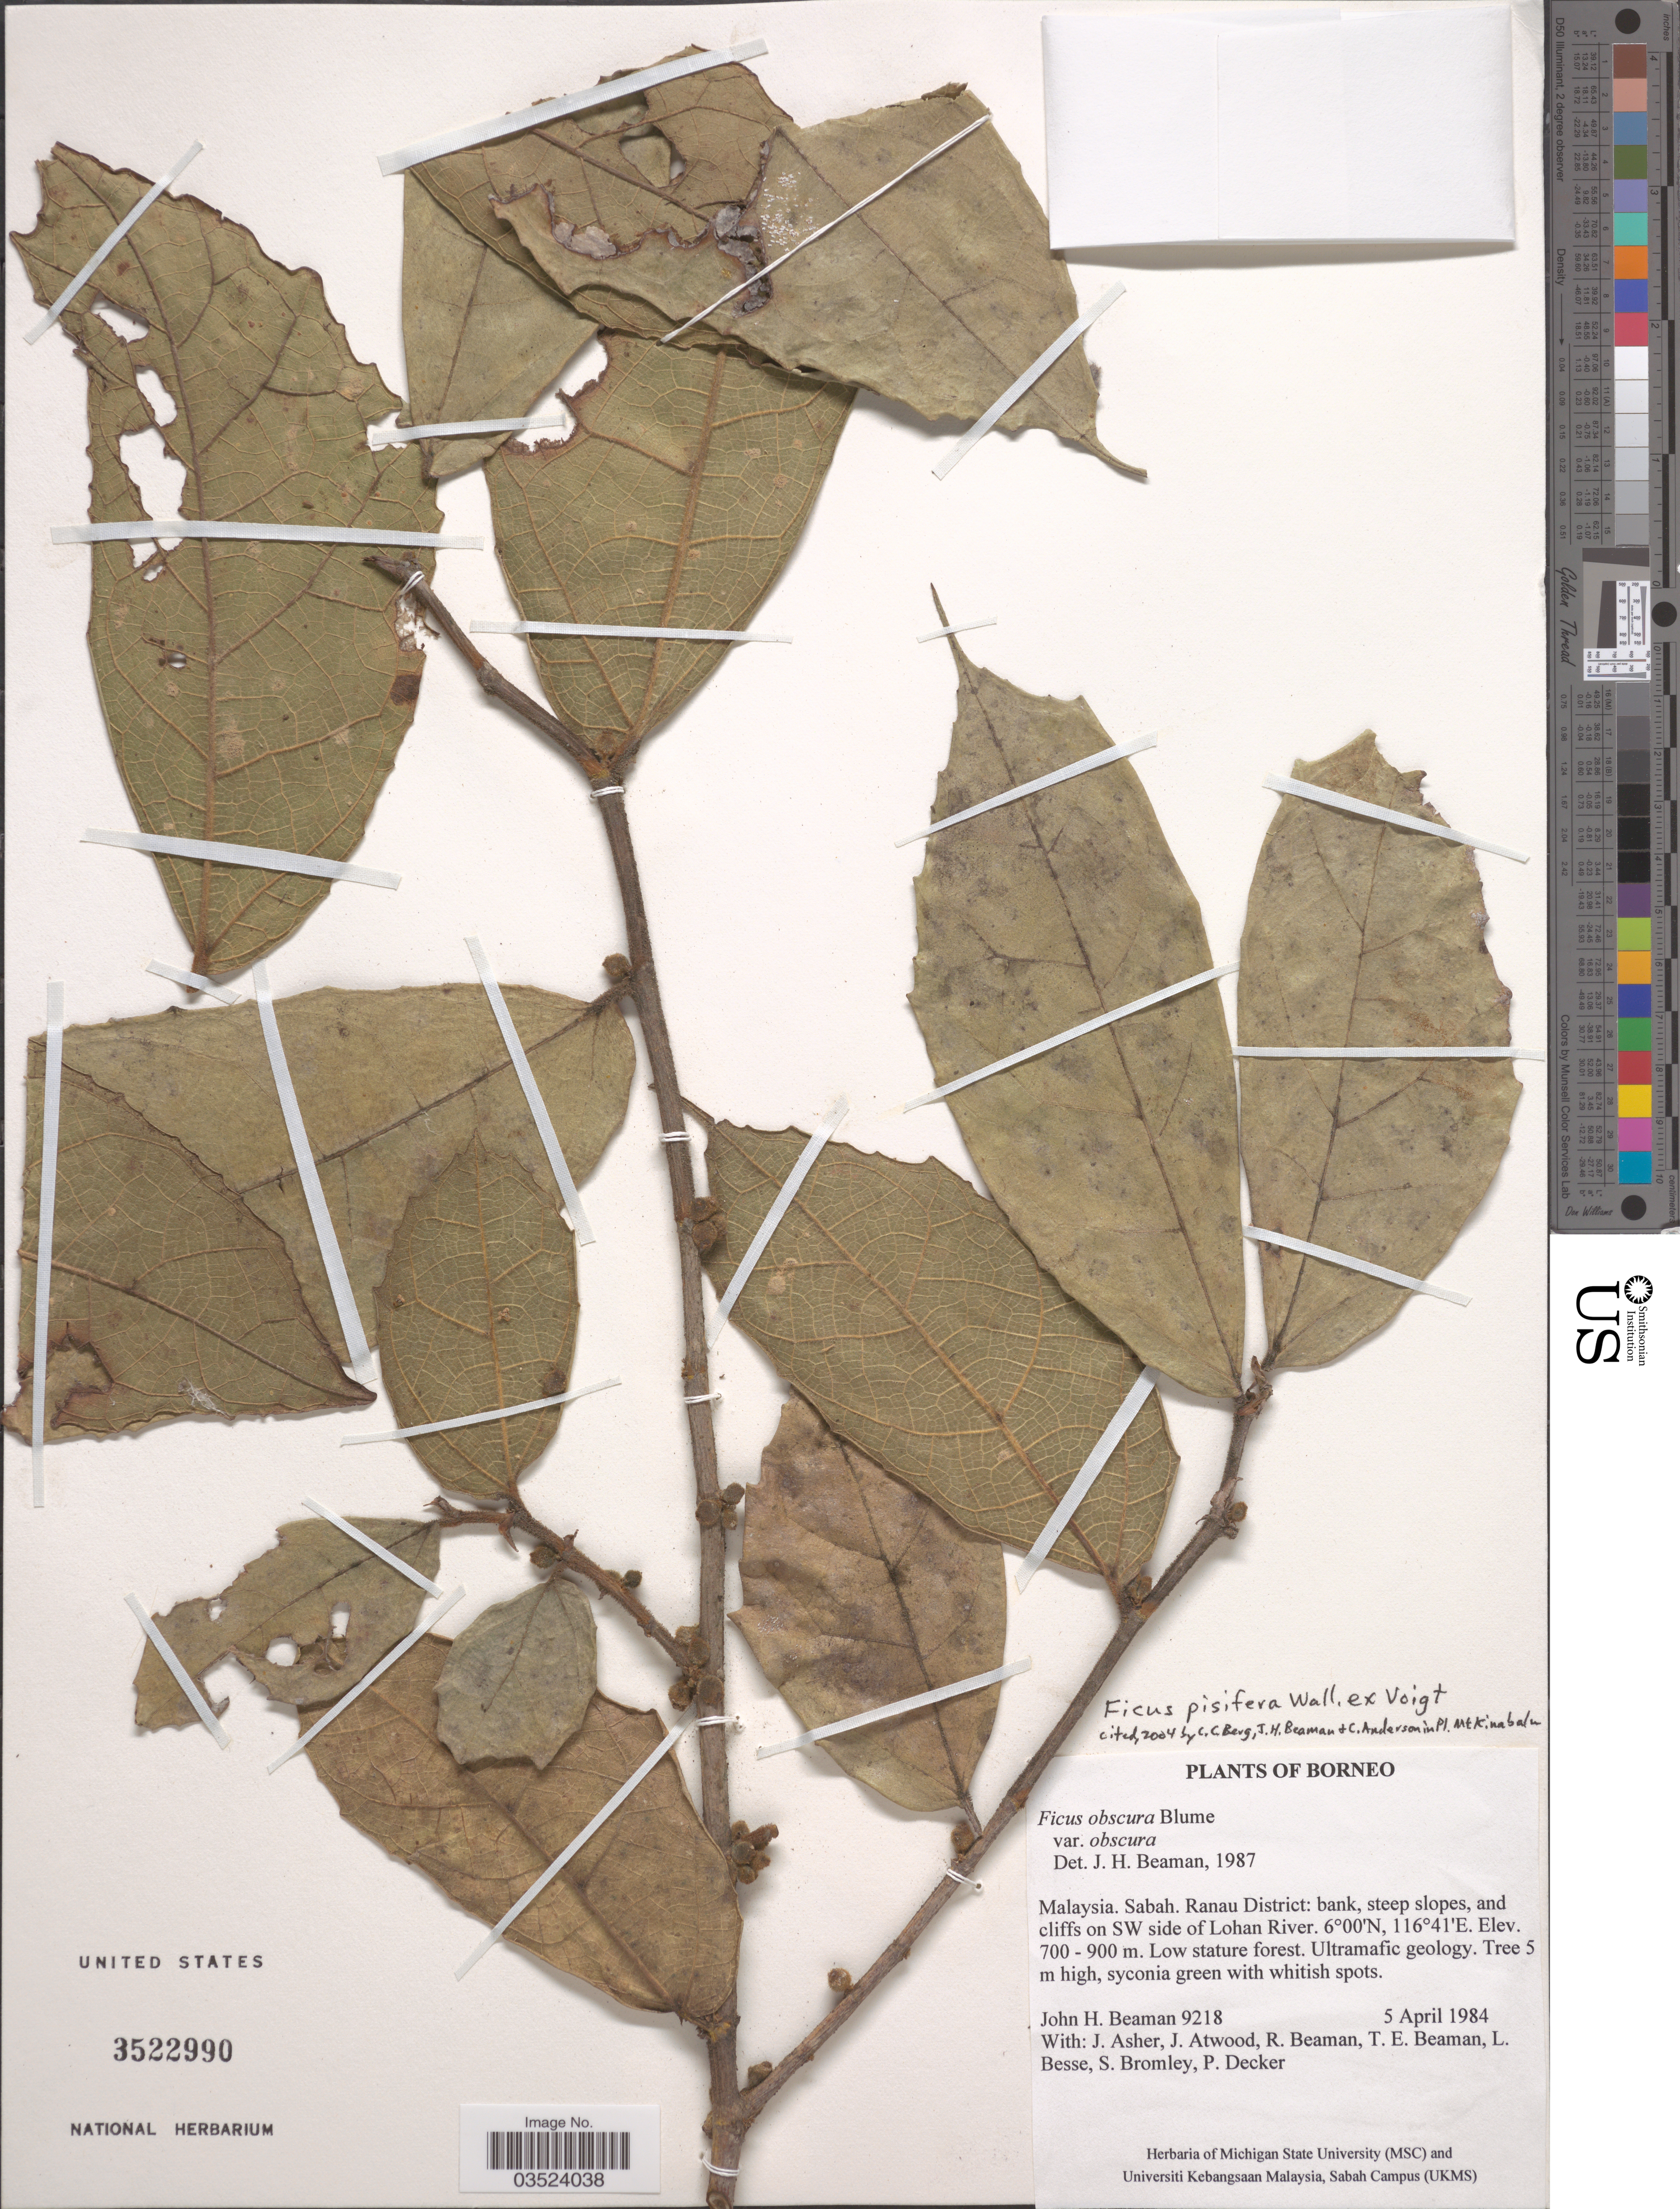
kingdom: Plantae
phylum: Tracheophyta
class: Magnoliopsida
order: Rosales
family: Moraceae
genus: Ficus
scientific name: Ficus pisifera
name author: Wall.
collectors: J. H. Beaman, J. Asher, J. Atwood, R. S. Beaman & et al.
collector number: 9218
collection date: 1984-04-05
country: Malaysia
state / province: Sabah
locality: Borneo. Ranau District: bank, steep slopes and cliffs on SW side of Lohan River.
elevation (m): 700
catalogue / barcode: US 3522990